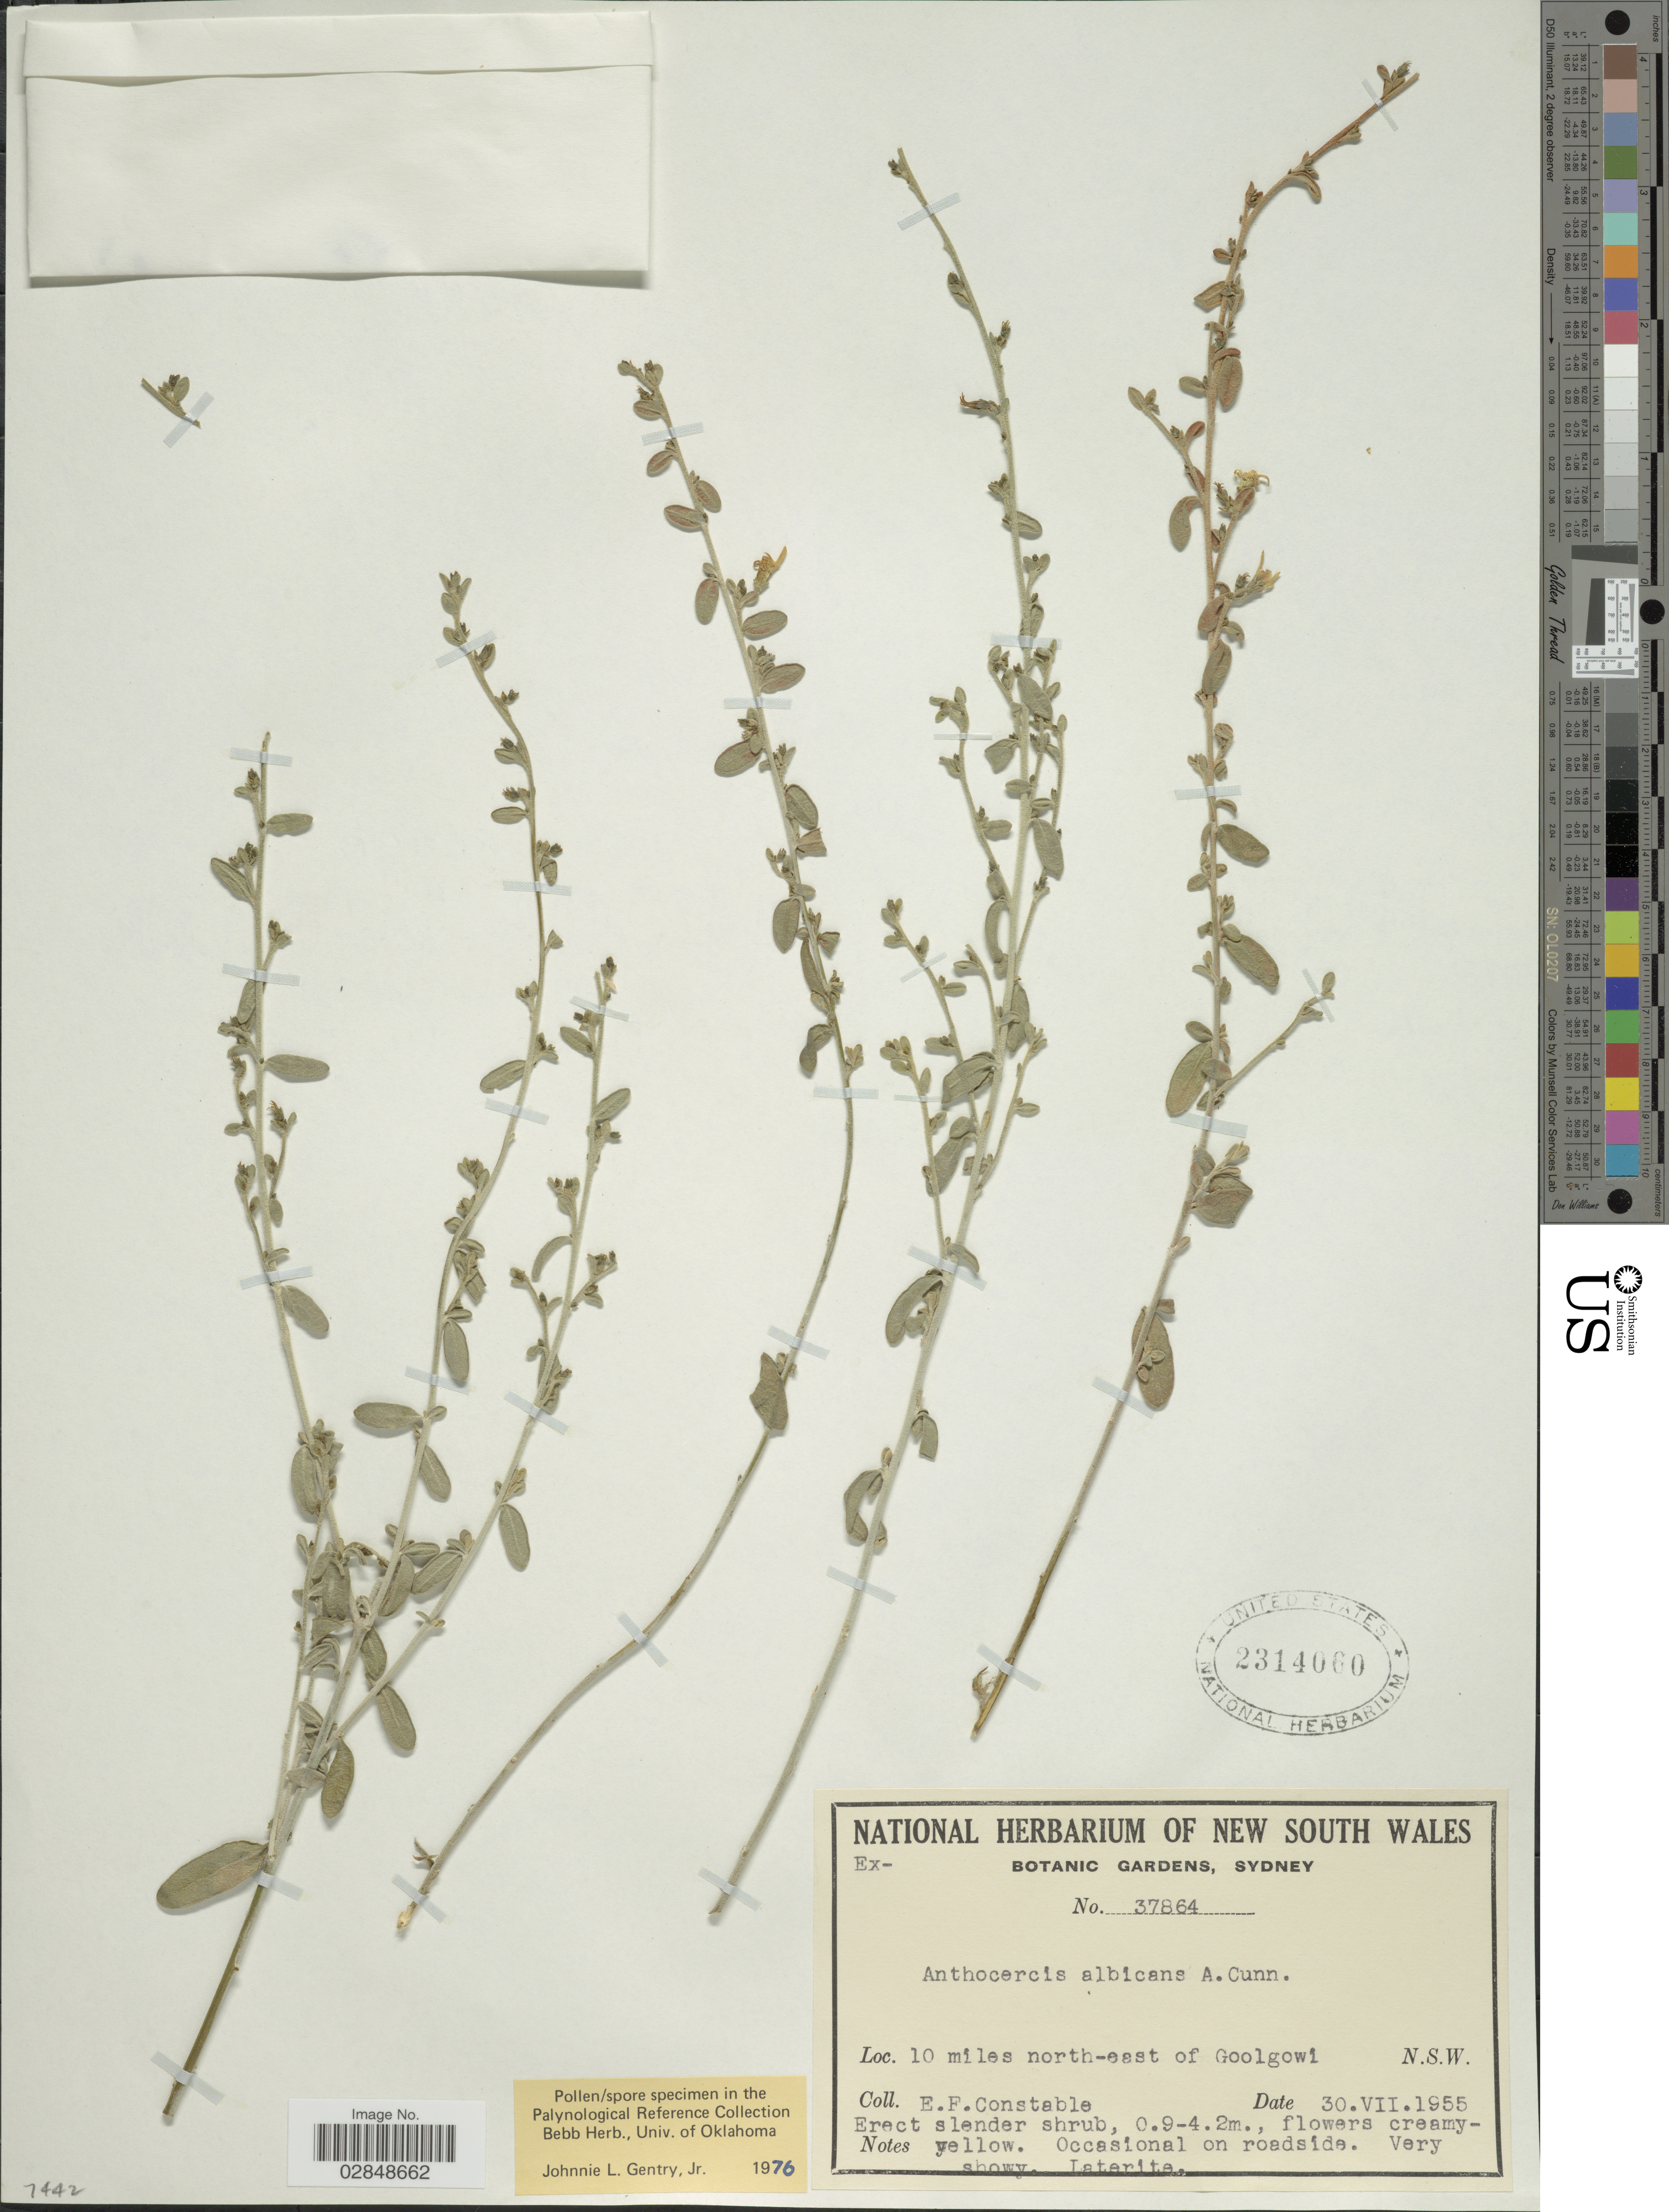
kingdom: Plantae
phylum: Tracheophyta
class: Magnoliopsida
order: Solanales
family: Solanaceae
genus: Cyphanthera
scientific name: Cyphanthera albicans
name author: (A. Cunn.) Miers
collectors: E. F. Constable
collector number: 37864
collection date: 1955-07-30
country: Australia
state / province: New South Wales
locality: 10 mile north-east of Goolgowi. N.S.W.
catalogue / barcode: US 2314060